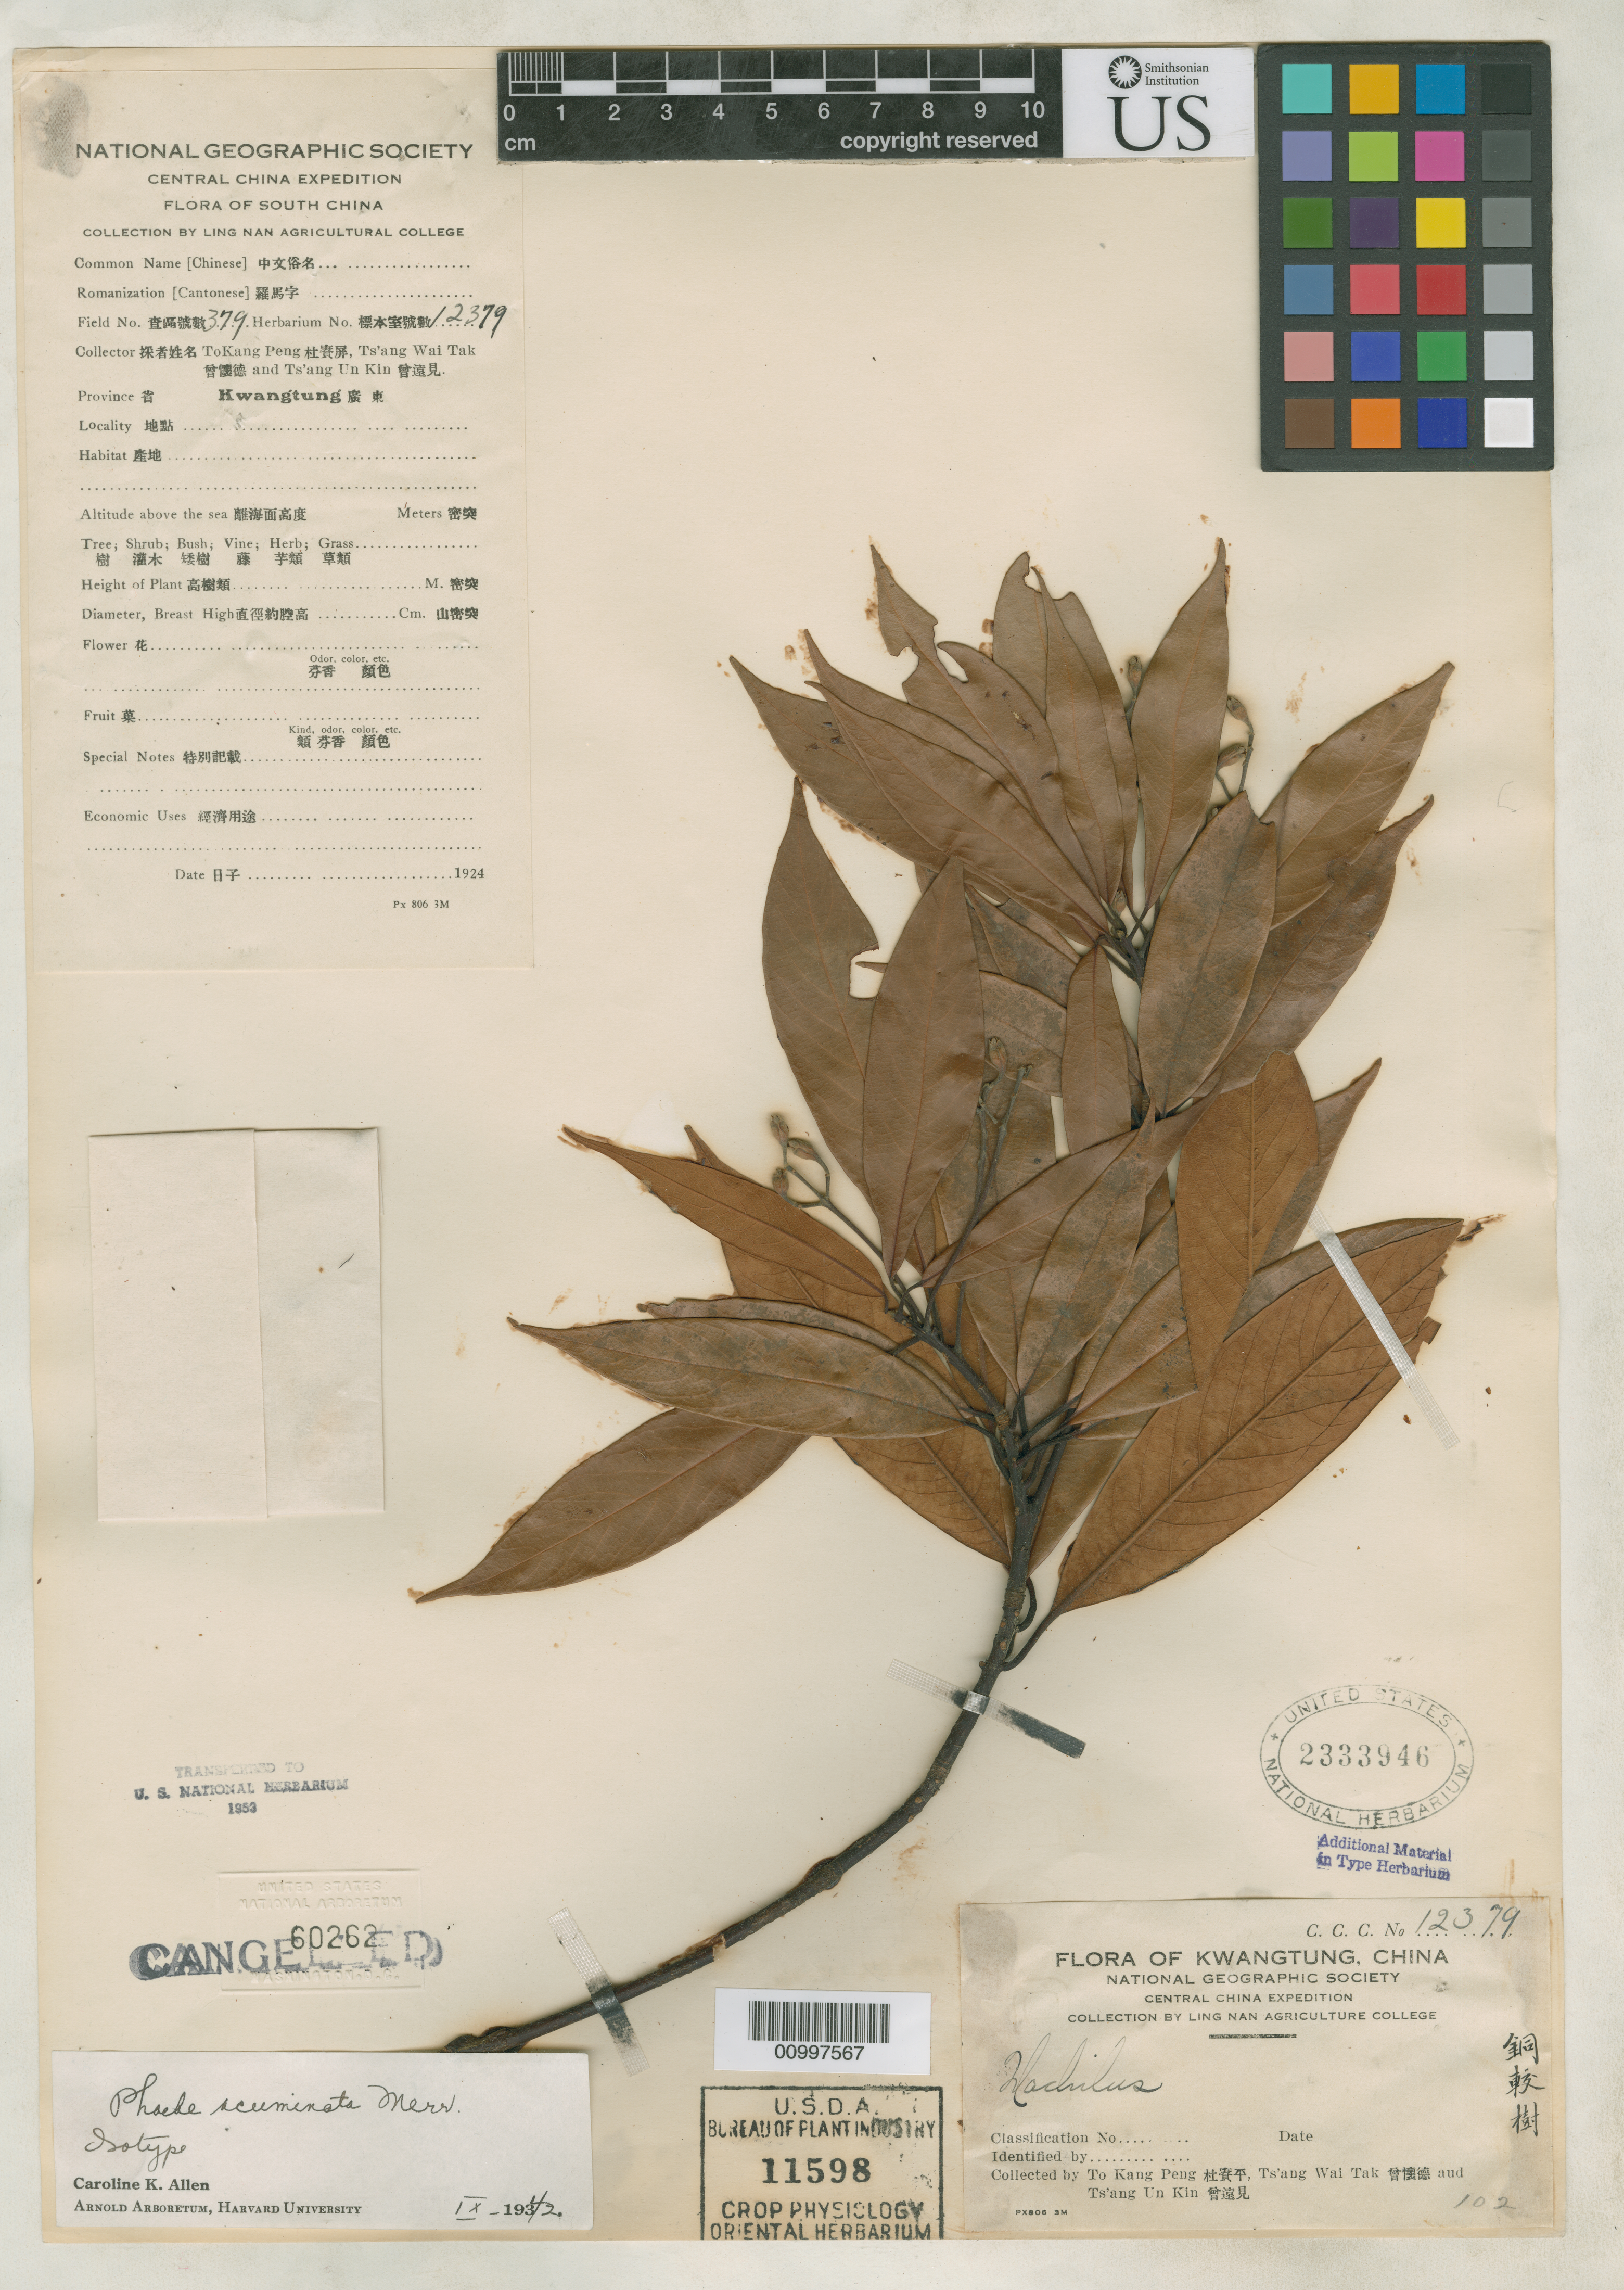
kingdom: Plantae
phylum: Tracheophyta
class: Magnoliopsida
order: Laurales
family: Lauraceae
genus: Phoebe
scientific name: Phoebe acuminata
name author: Merr.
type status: Isotype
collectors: Kang Peng To, W. T. Tsang & U. K. Tsang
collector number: C.C.C. 12379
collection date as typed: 1924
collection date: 1924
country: China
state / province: Guangdong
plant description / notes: Specimen ex herb. U.S. National Arboretum, transferred to U.S. National Herbarium, 1953.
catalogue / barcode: US 2333946